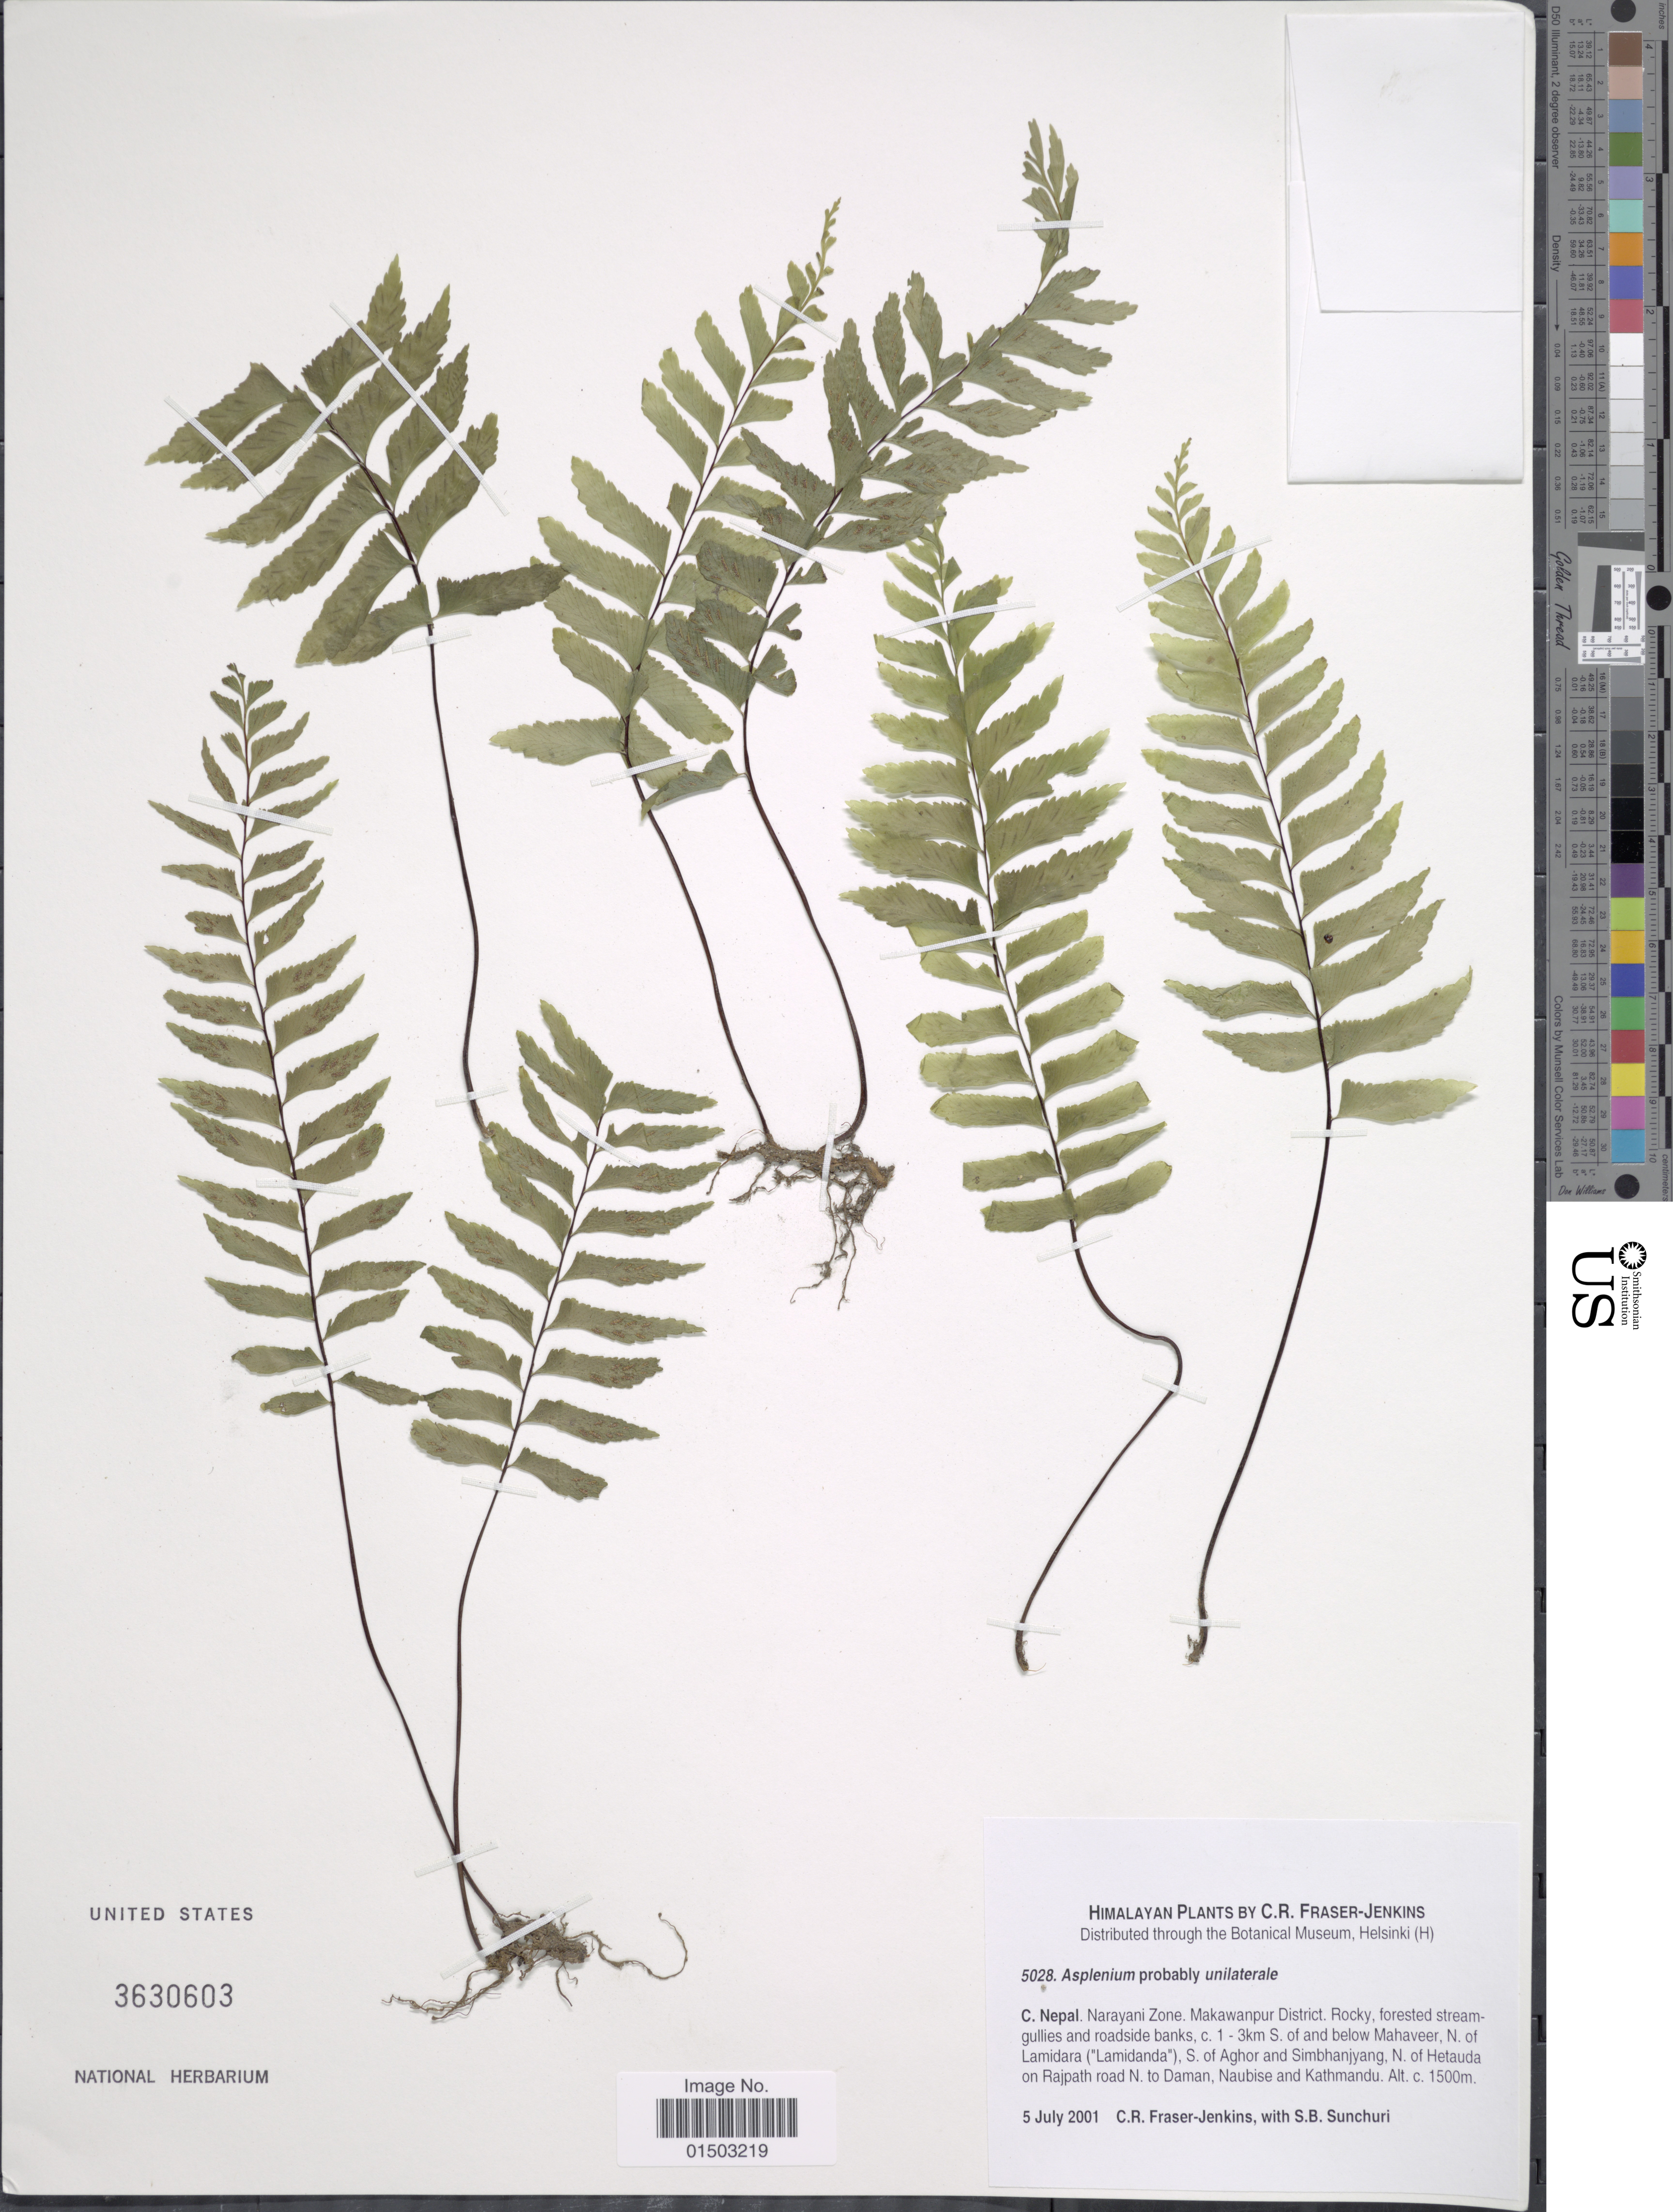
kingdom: Plantae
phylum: Tracheophyta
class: Polypodiopsida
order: Polypodiales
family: Aspleniaceae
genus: Hymenasplenium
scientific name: Hymenasplenium unilaterale var. rivale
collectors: C. R. Fraser-Jenkins & S. Sunchuri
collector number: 5028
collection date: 2001-07-05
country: Nepal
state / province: Narayani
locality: C. Nepal. Narayani Zone. Makawanpur District, forested streamgullies and roadside banks, c. 1-3 kms S. of and below Mahaveer, N. of Lamidara("Lamidanda"), S. of Aghor and Simbhanjyang, N. of Hetauda on Rajpath road N. to Daman, Naubise and Kathmandu. Himalayan.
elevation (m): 1500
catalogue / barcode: US 3630603